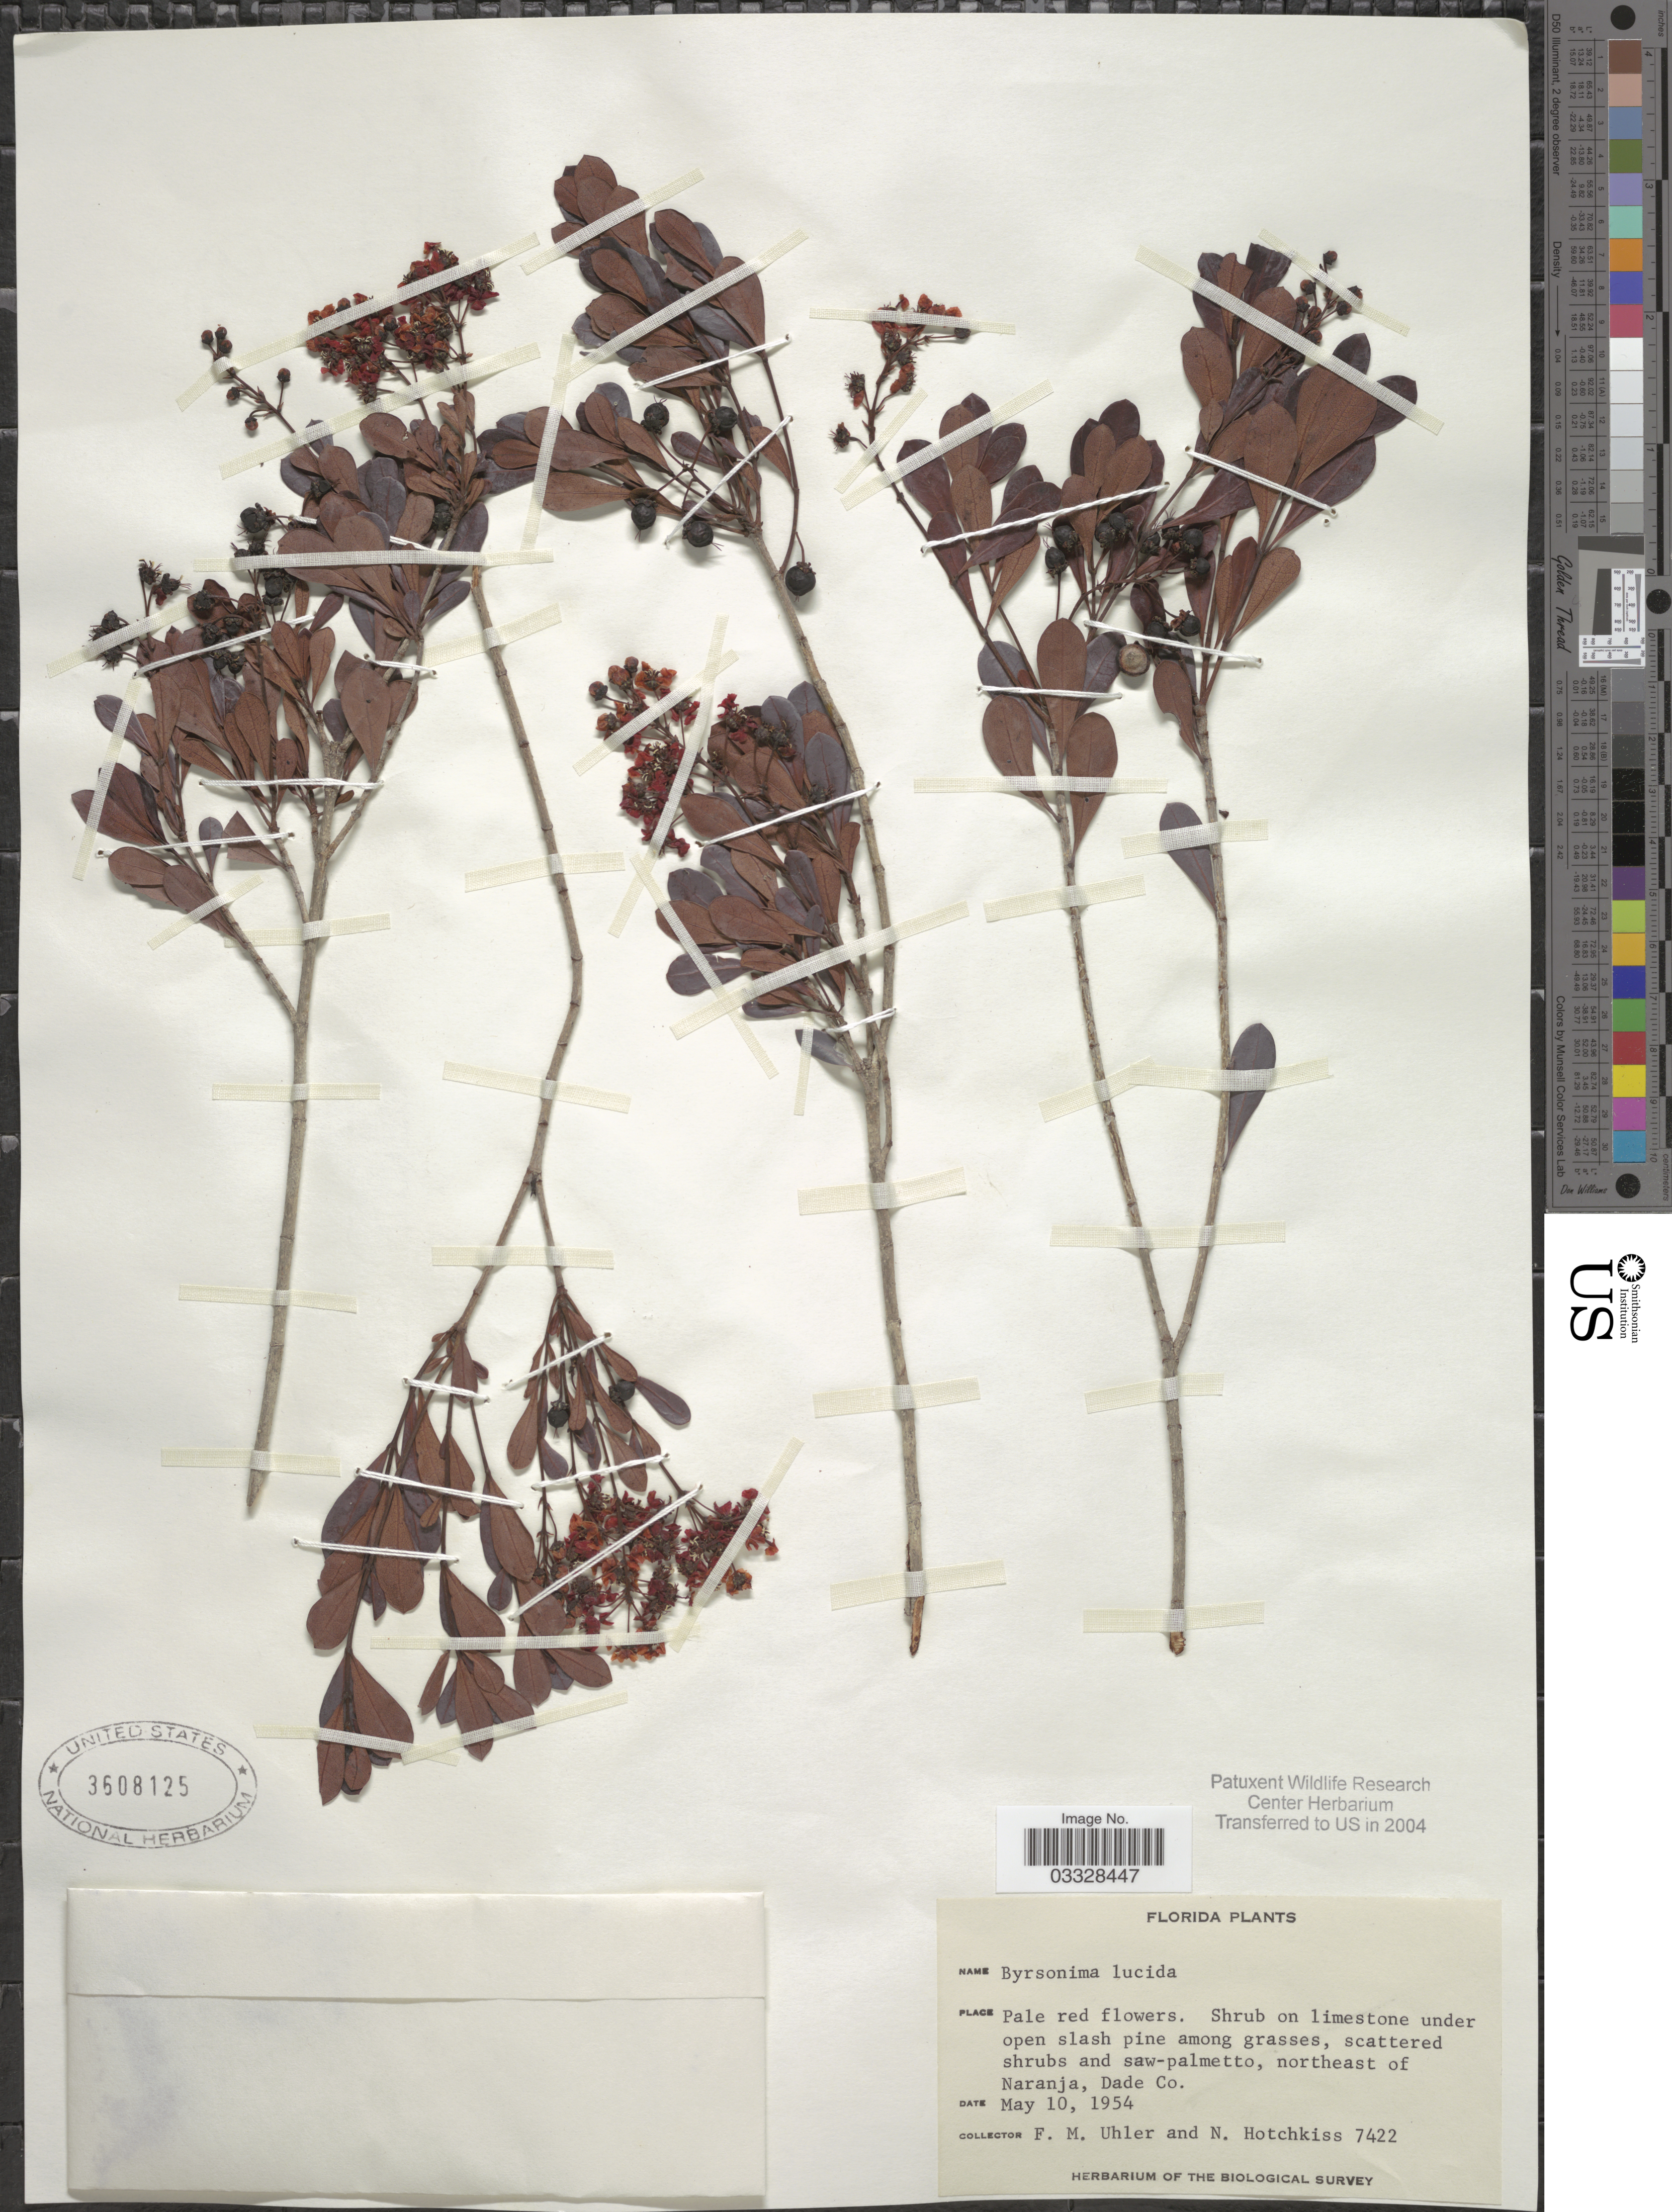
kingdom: Plantae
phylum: Tracheophyta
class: Magnoliopsida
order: Malpighiales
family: Malpighiaceae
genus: Byrsonima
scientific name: Byrsonima lucida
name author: (Mill.) DC.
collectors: F. M. Uhler & N. Hotchkiss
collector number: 7422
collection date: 1954-05-10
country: United States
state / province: Florida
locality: Northeast of Naranje, Dade Co.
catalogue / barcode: US 3608125